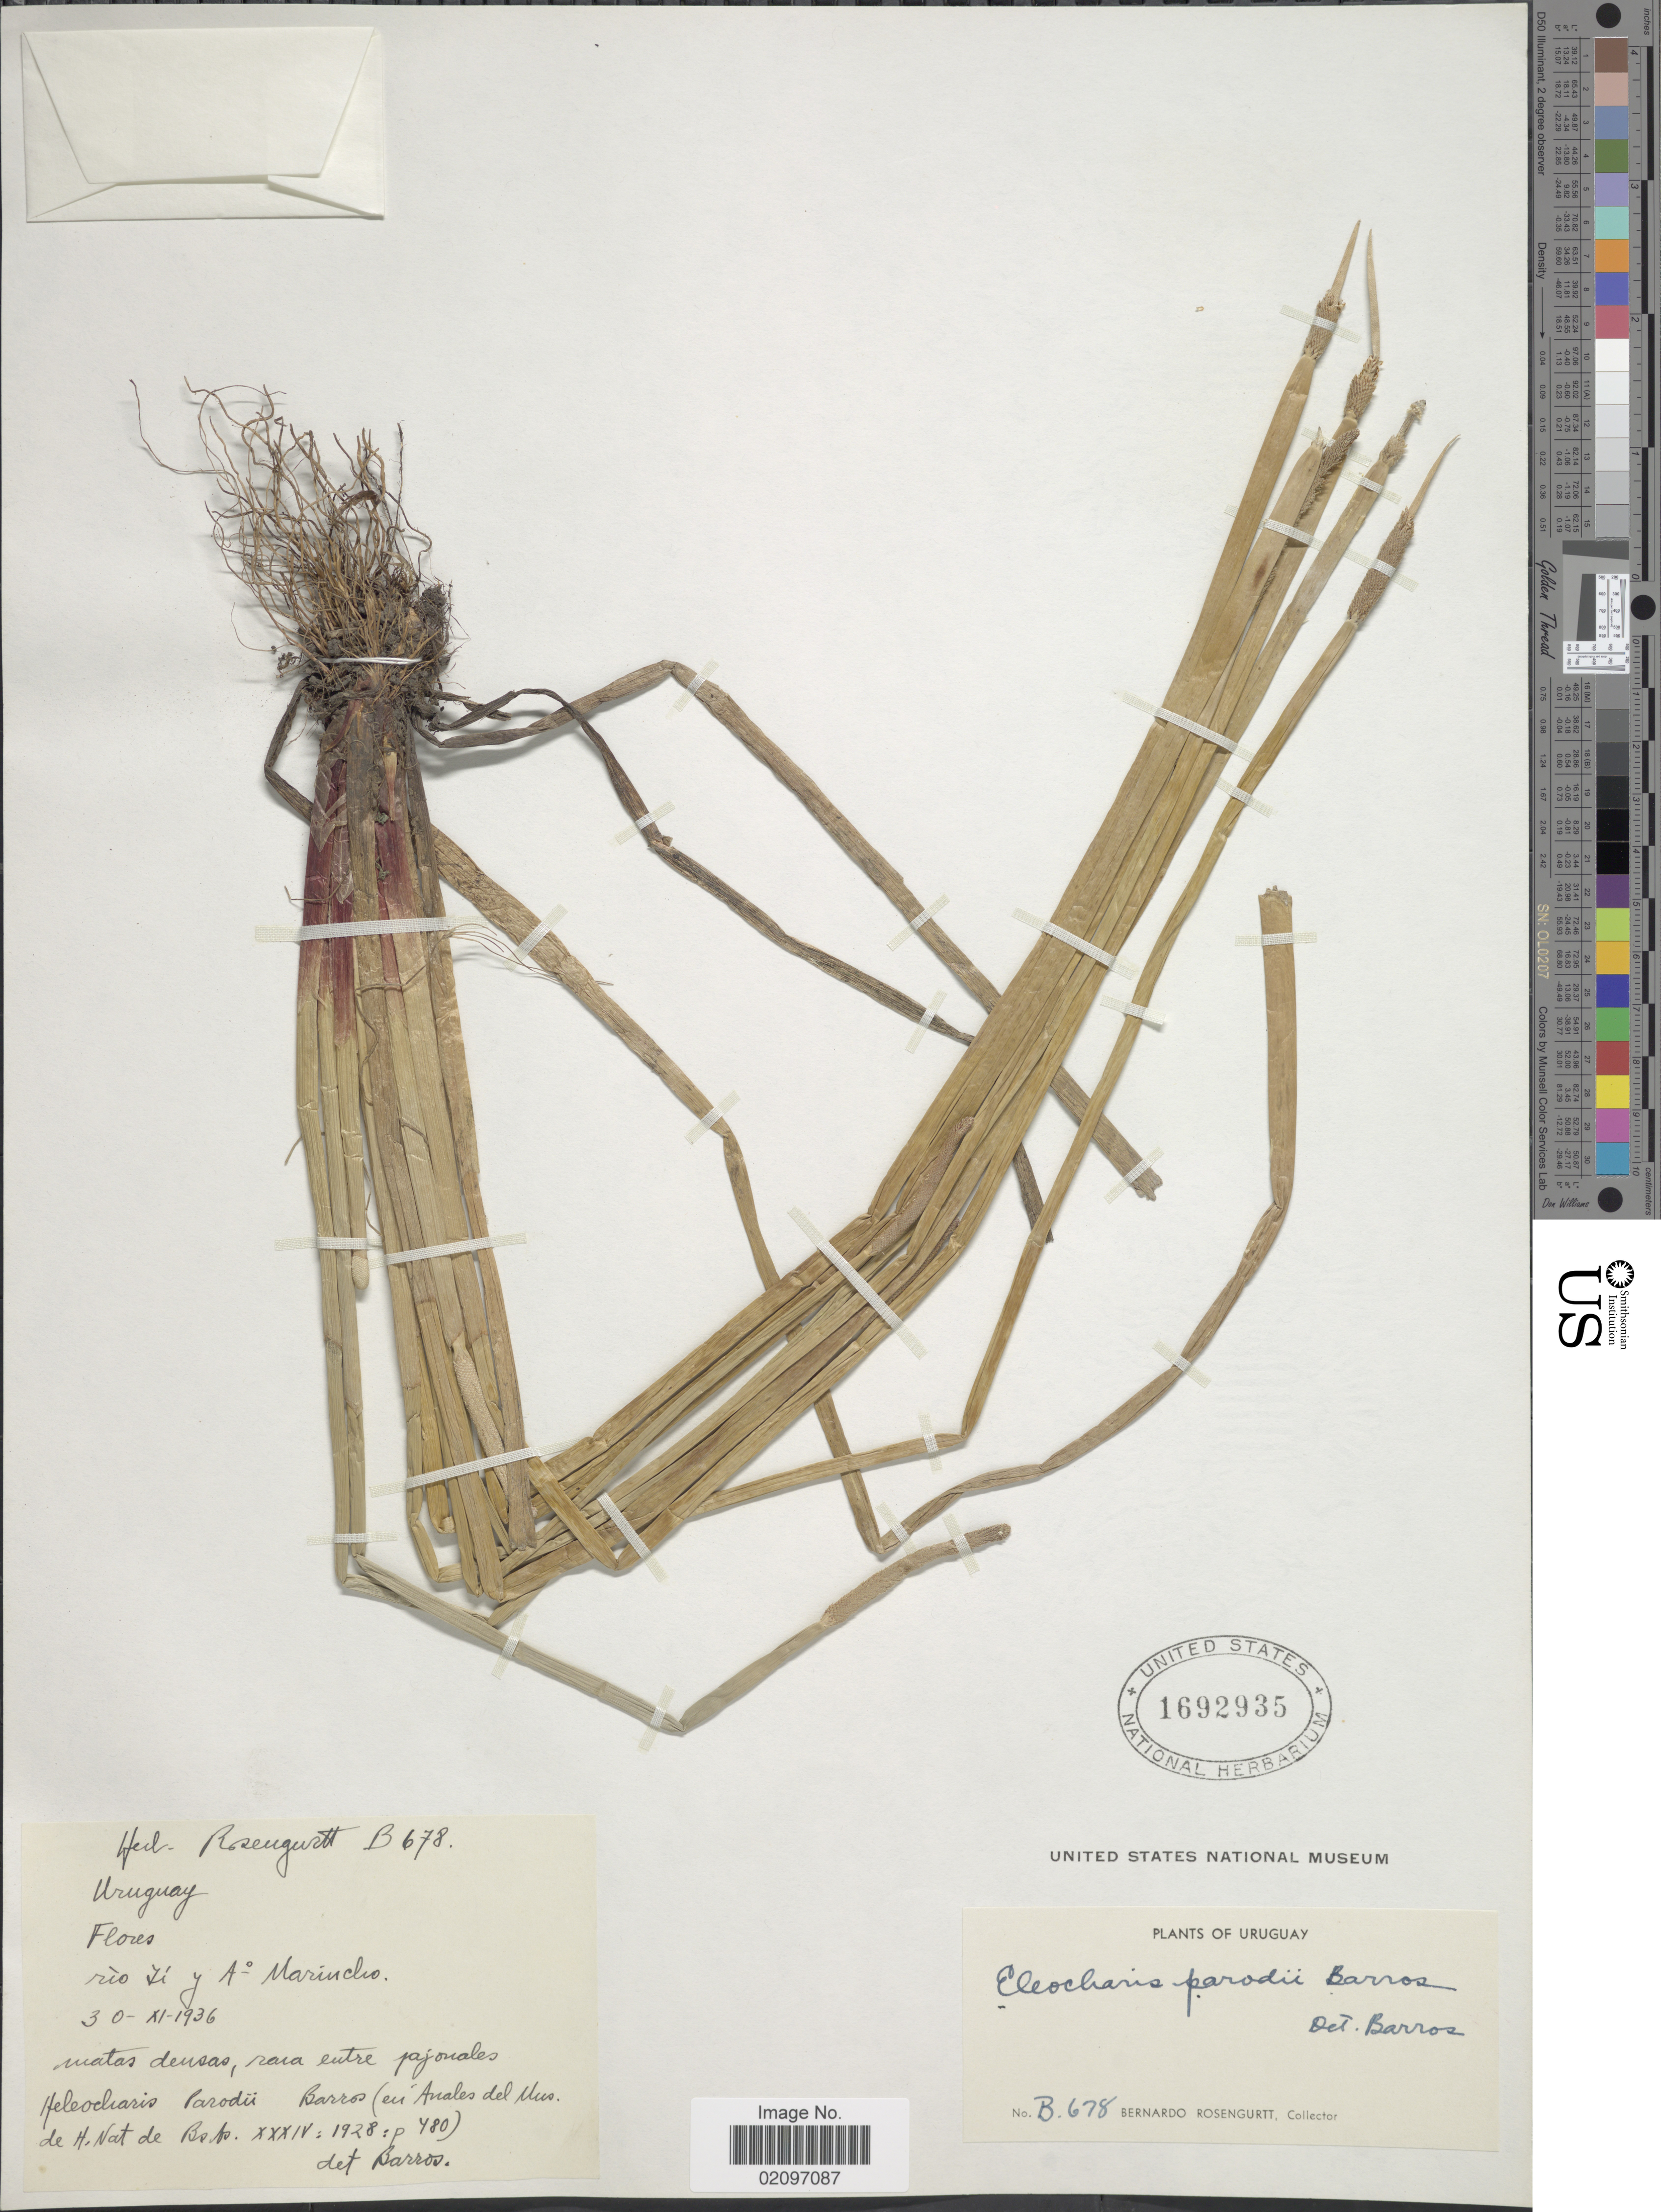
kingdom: Plantae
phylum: Tracheophyta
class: Liliopsida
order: Poales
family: Cyperaceae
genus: Eleocharis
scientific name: Eleocharis parodii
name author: Barros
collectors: B. Rosengurtt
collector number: B.678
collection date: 1936-11-30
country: Uruguay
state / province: Flores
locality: Rio Yi y Aº Marincho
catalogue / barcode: US 1692935